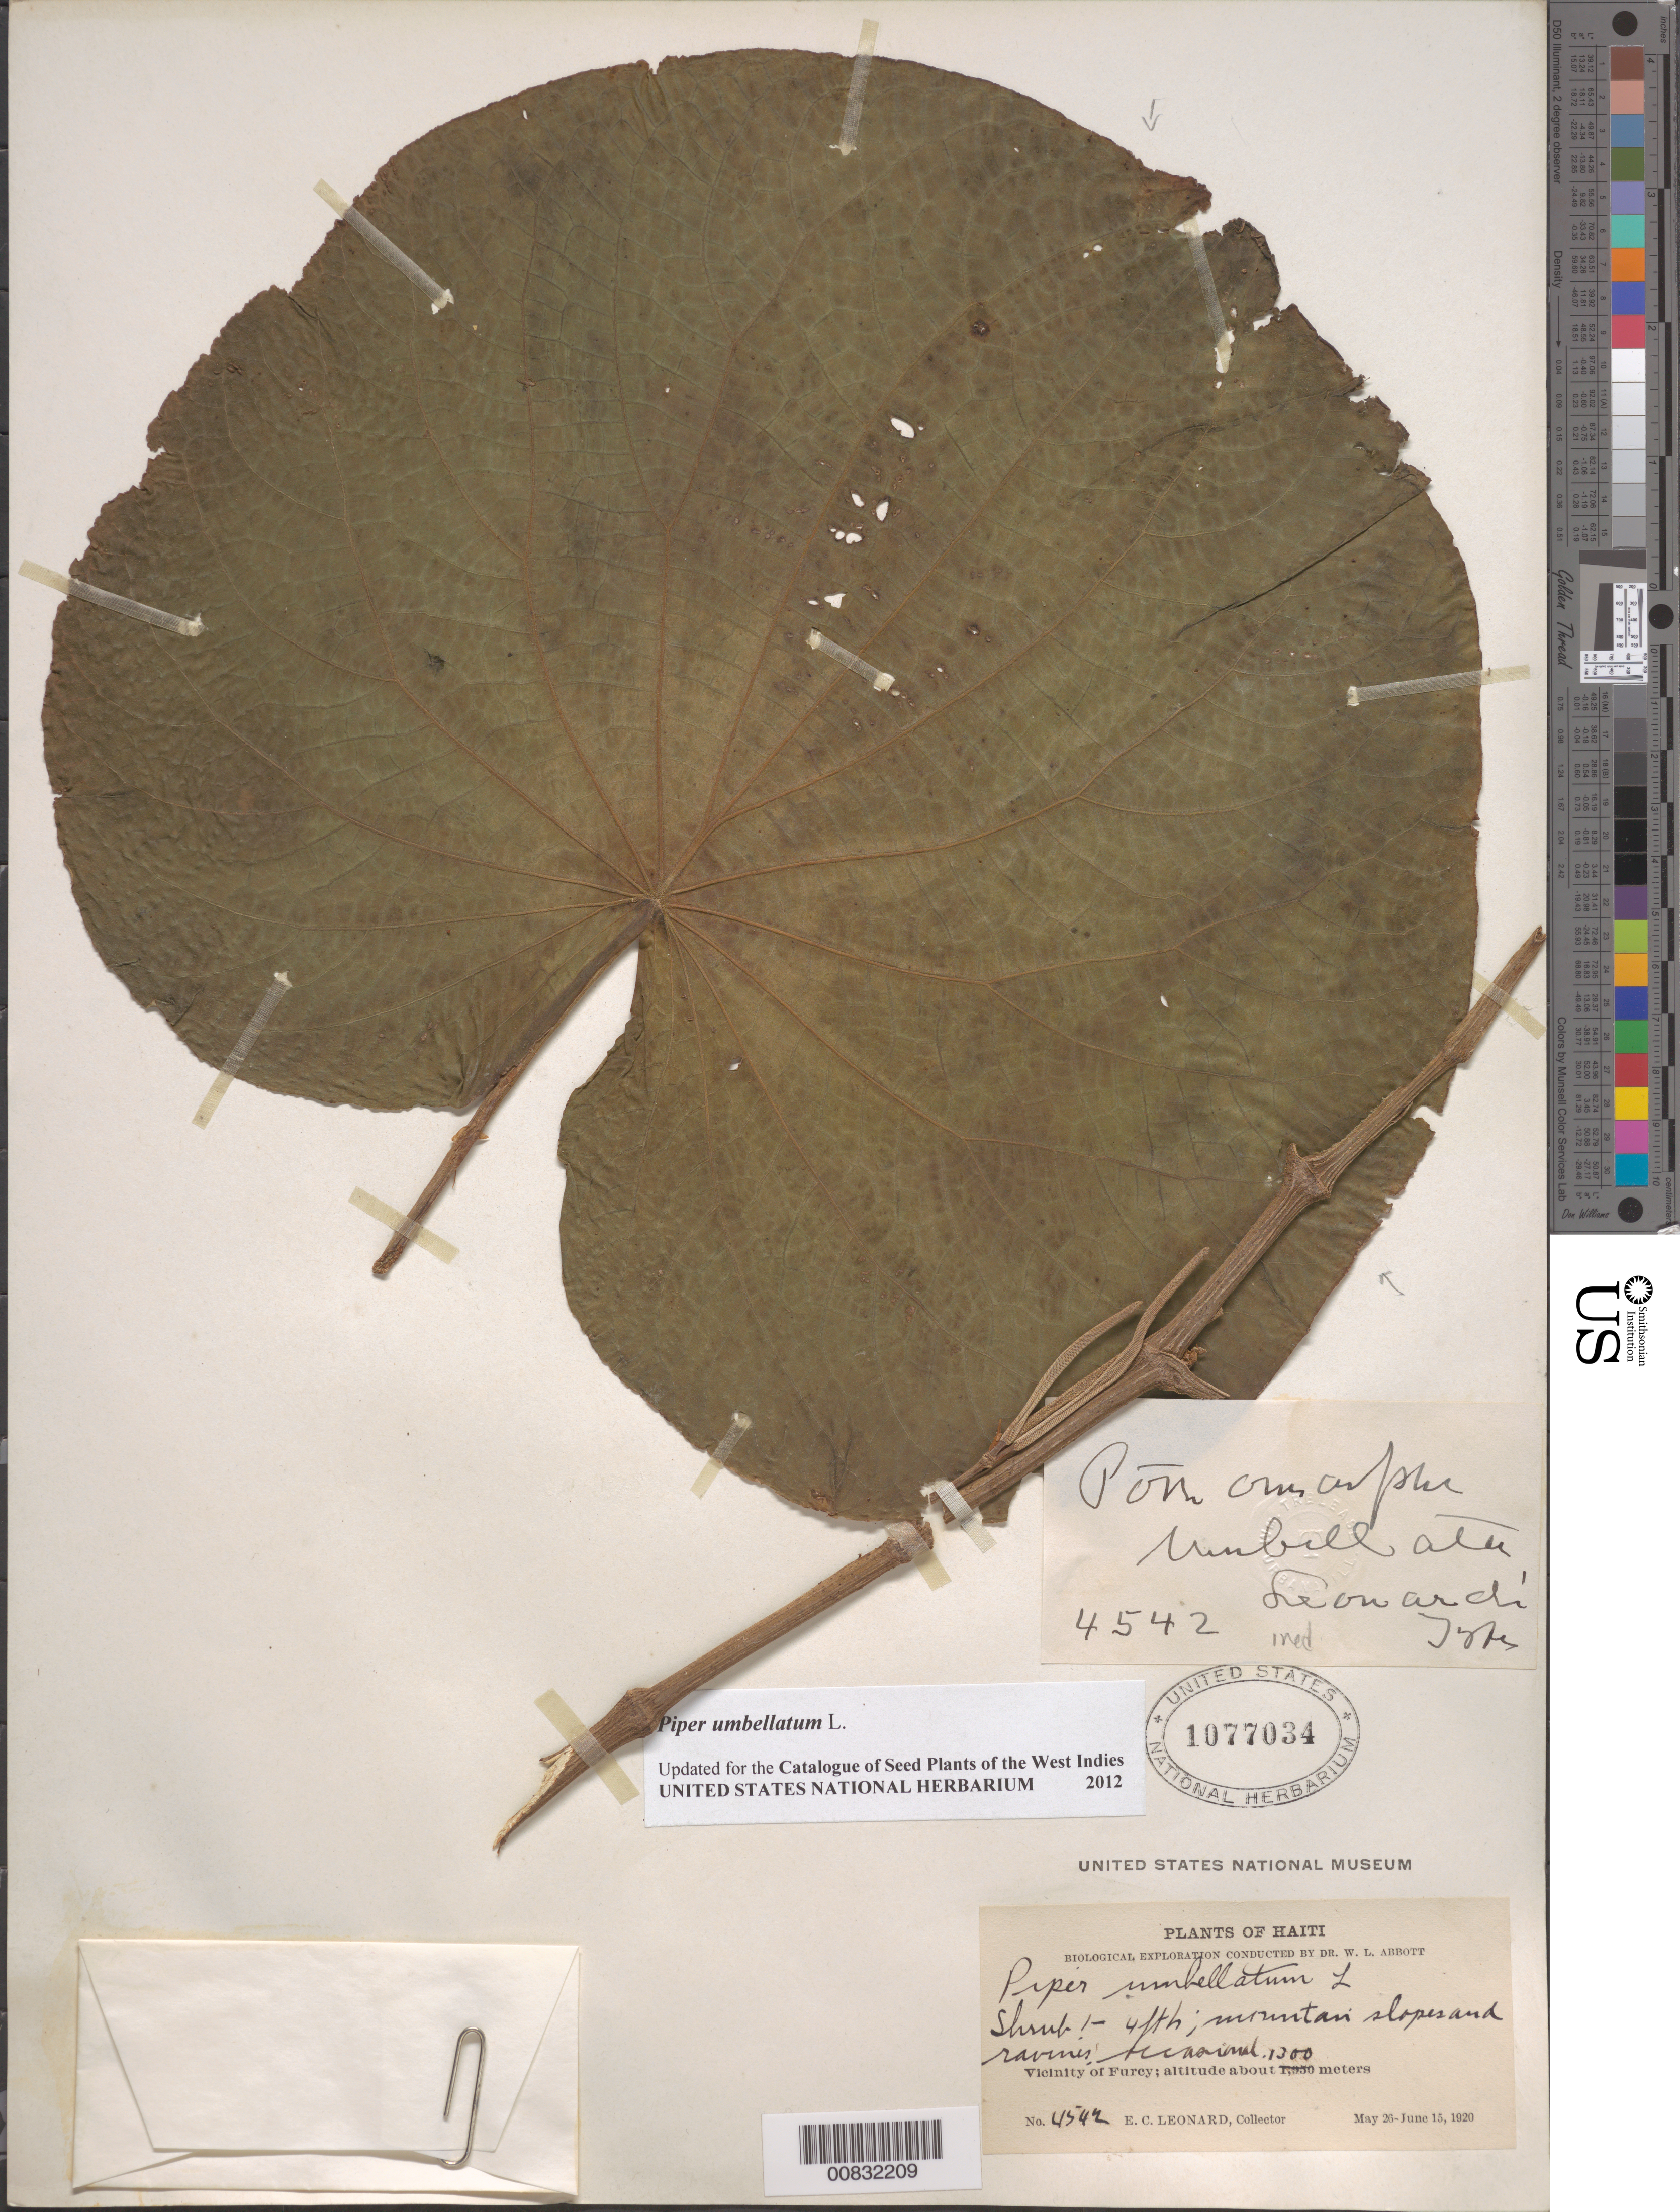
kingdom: Plantae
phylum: Tracheophyta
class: Magnoliopsida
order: Piperales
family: Piperaceae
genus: Piper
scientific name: Piper umbellatum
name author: L.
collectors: E. C. Leonard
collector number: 4542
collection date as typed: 26 May 1920 to 15 Jun 1920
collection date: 1920-05-26/1920-06-15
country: Haiti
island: Hispaniola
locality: Vicinity of Furcy.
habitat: Mountain slopes and ravines.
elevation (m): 1300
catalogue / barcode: US 1077034